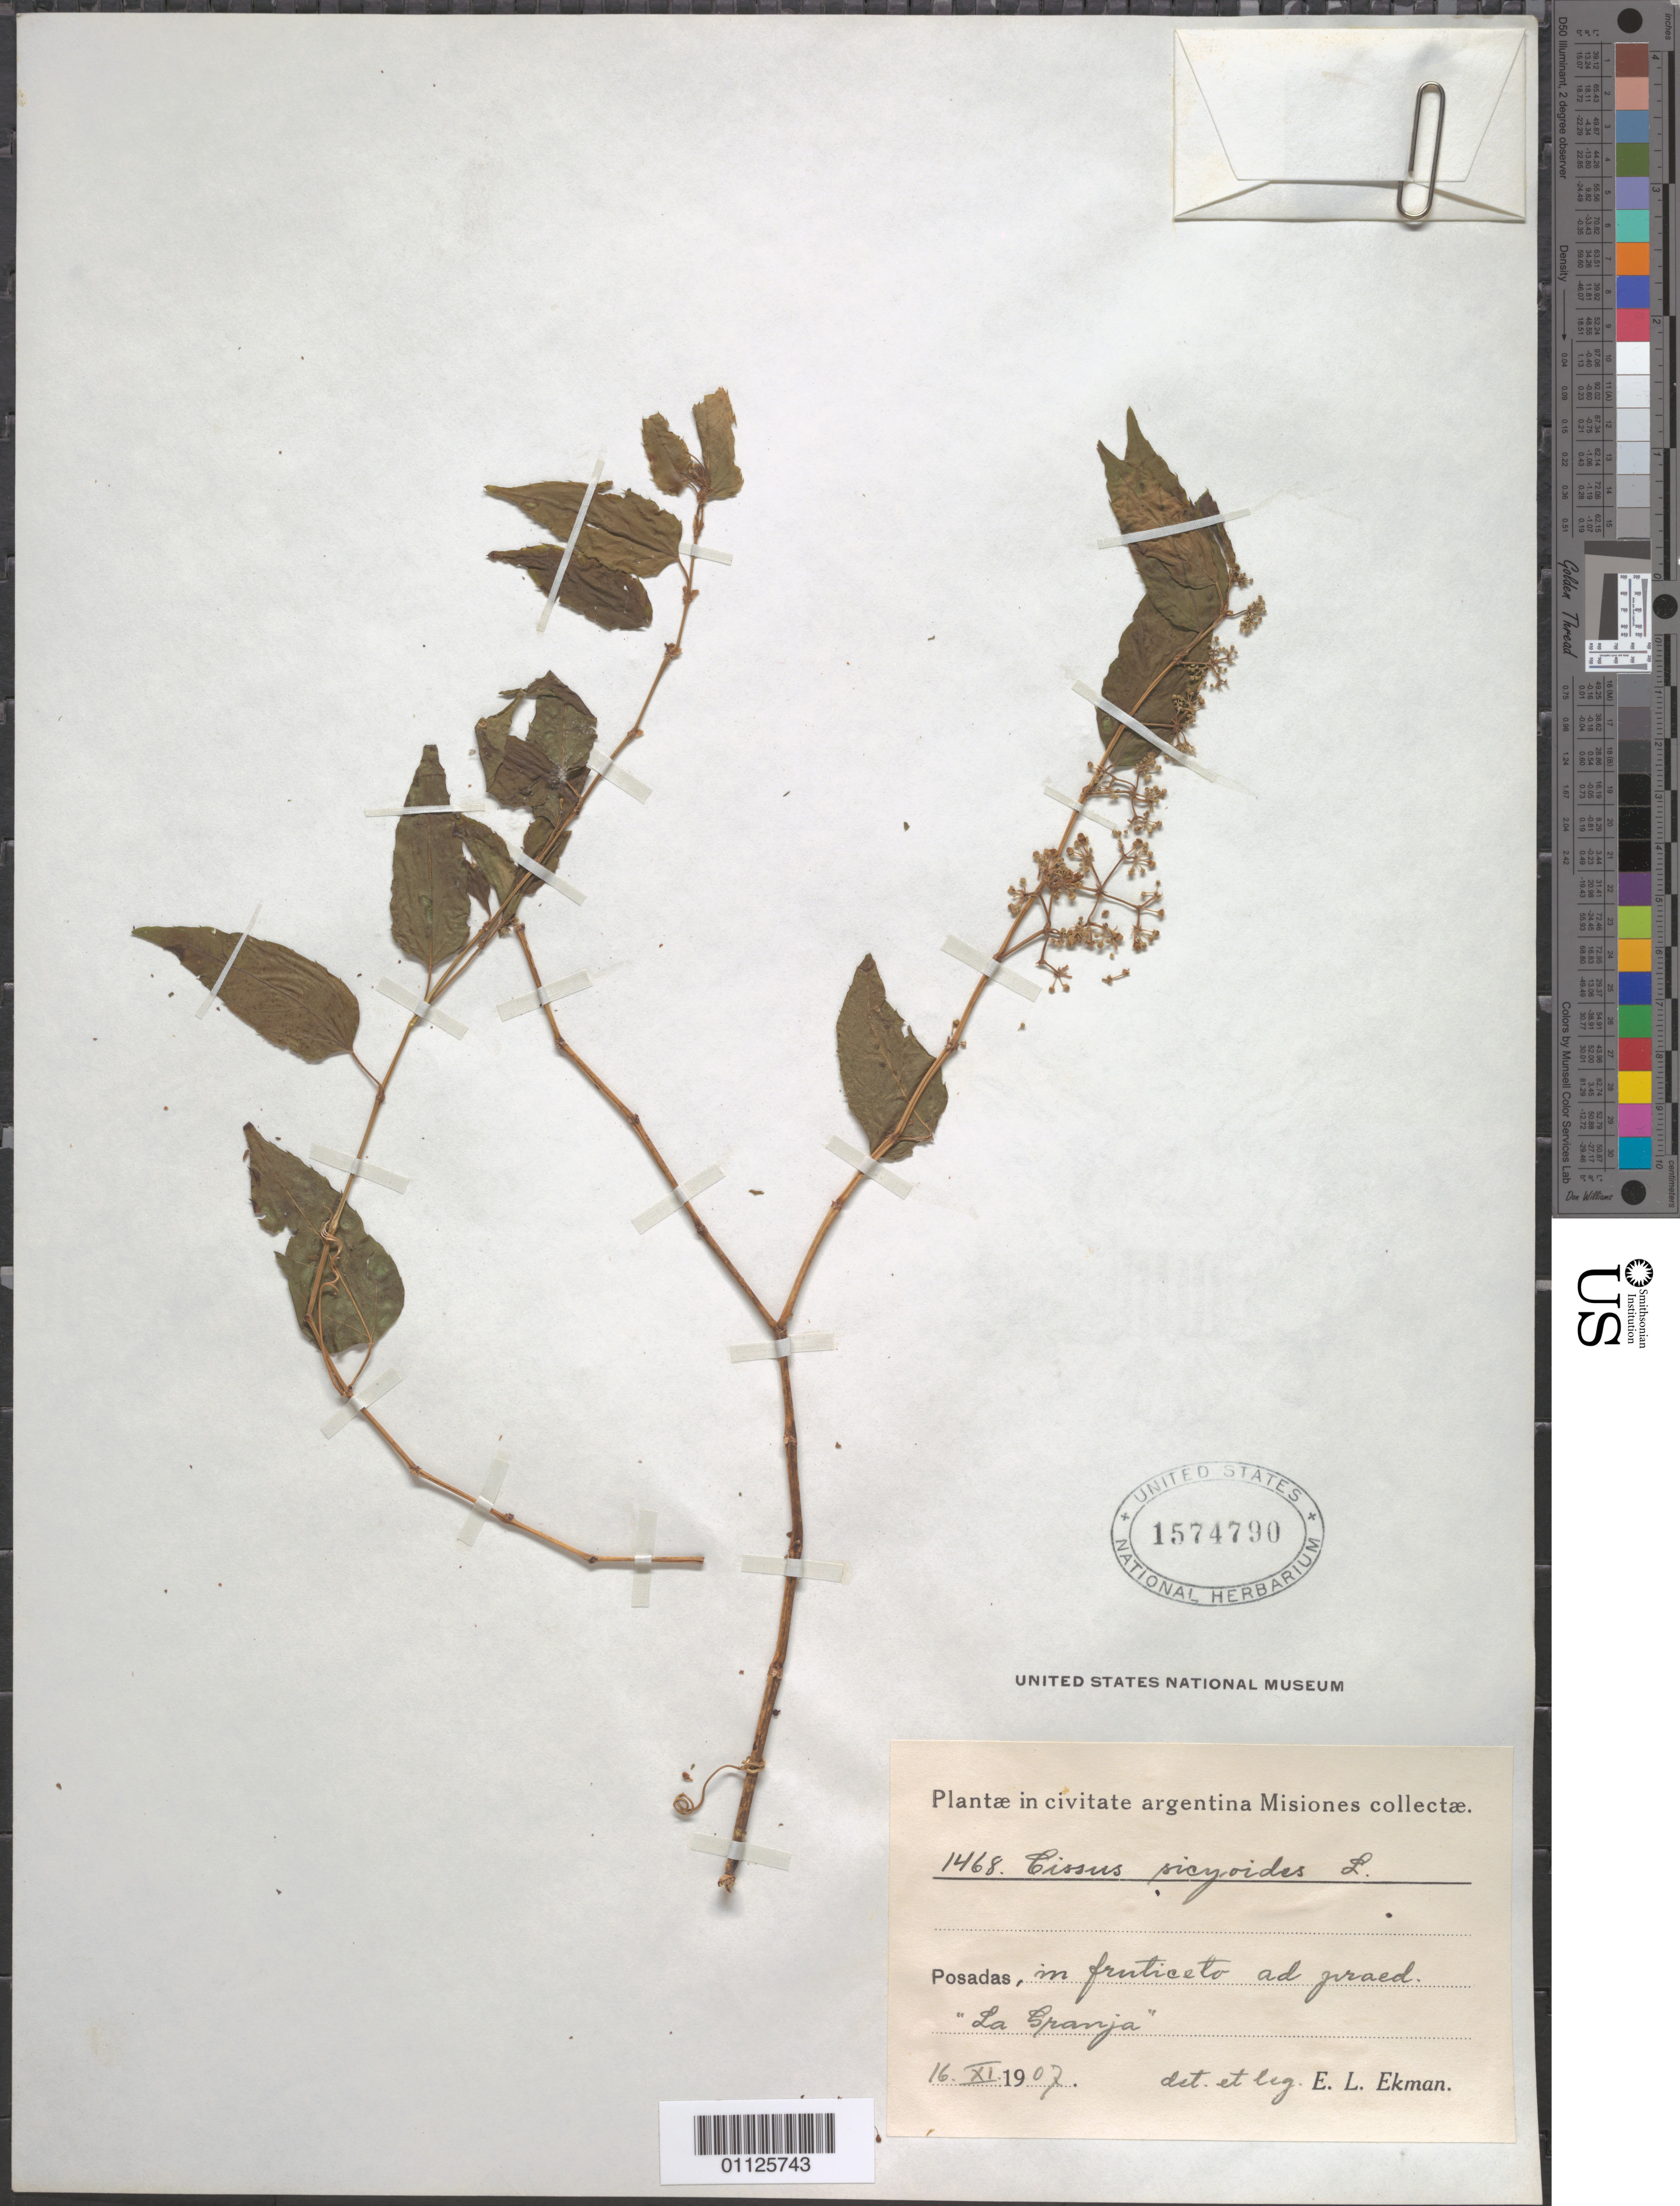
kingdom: Plantae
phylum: Tracheophyta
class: Magnoliopsida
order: Vitales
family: Vitaceae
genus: Cissus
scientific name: Cissus verticillata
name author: (L.) Nicolson & C.E. Jarvis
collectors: E. L. Ekman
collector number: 1468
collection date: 1907-11-16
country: Argentina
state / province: Misiones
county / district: Posadas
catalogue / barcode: US 1574790